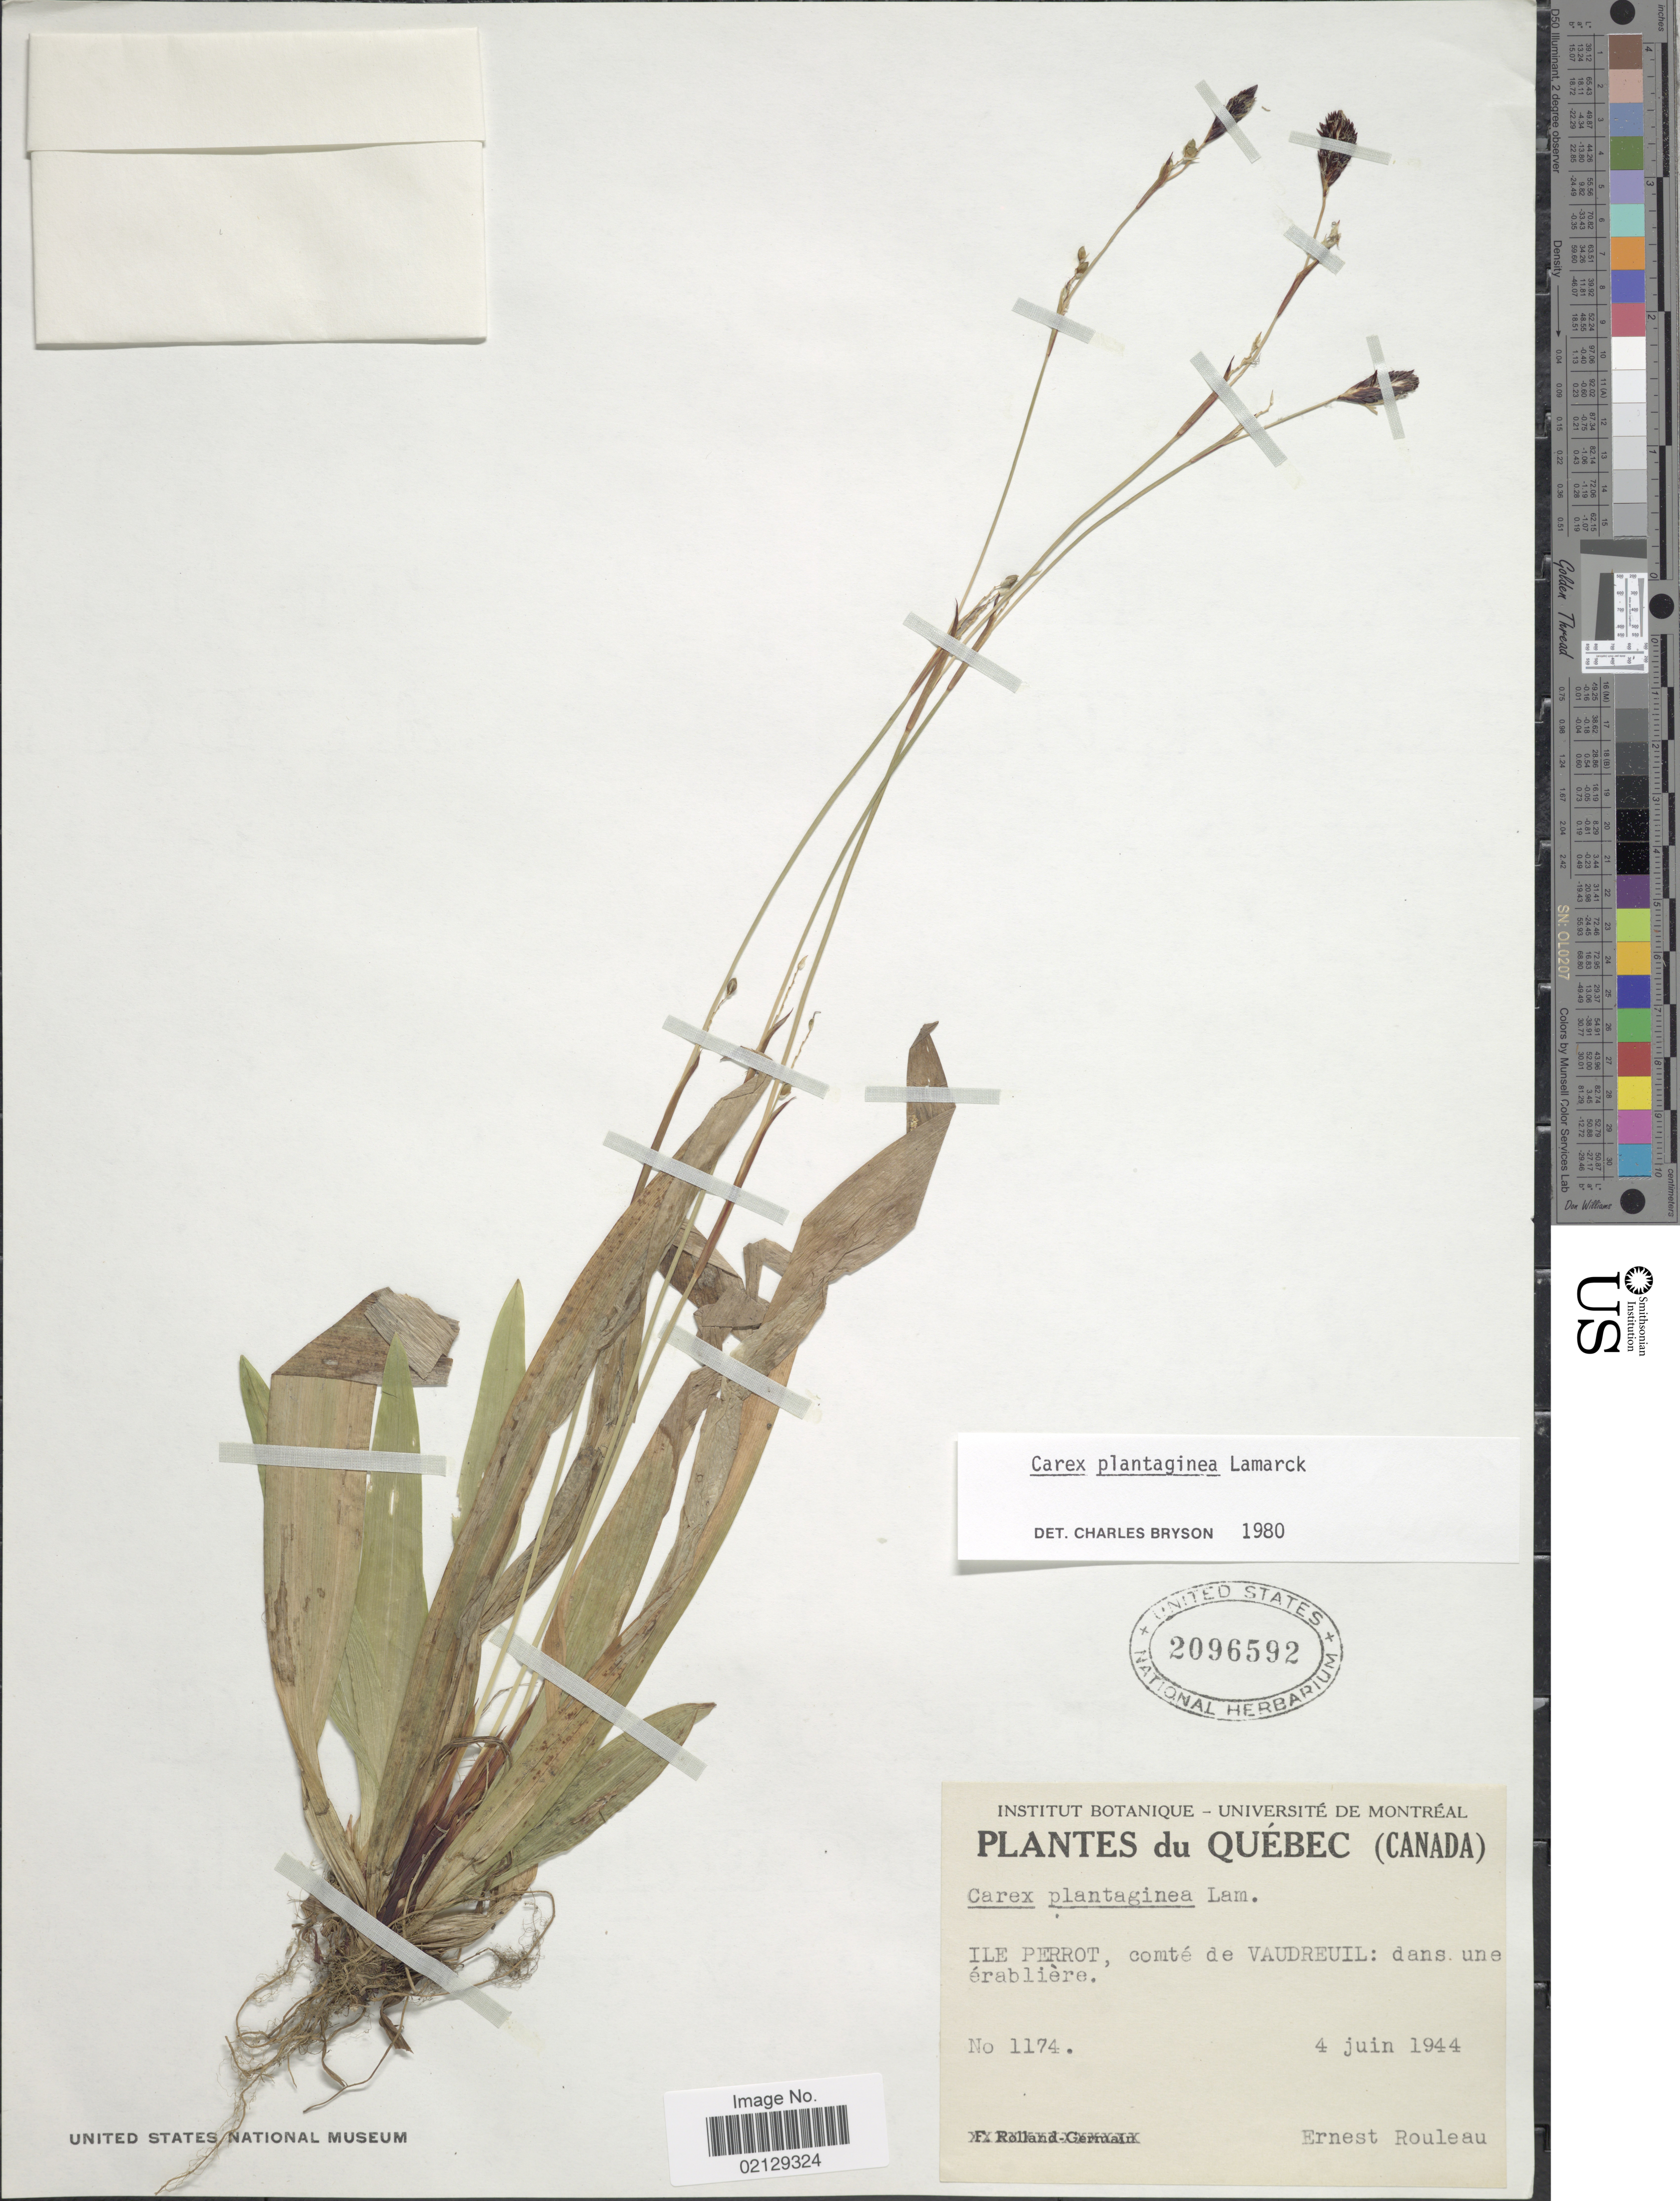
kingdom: Plantae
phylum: Tracheophyta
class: Liliopsida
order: Poales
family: Cyperaceae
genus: Carex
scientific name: Carex plantaginea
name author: Lam.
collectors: J. Rouleau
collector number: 1174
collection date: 1944-06-04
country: Canada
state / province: Quebec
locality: Ile Perrot, comte de Vaudreuil: dans une erabliere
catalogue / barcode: US 2096592